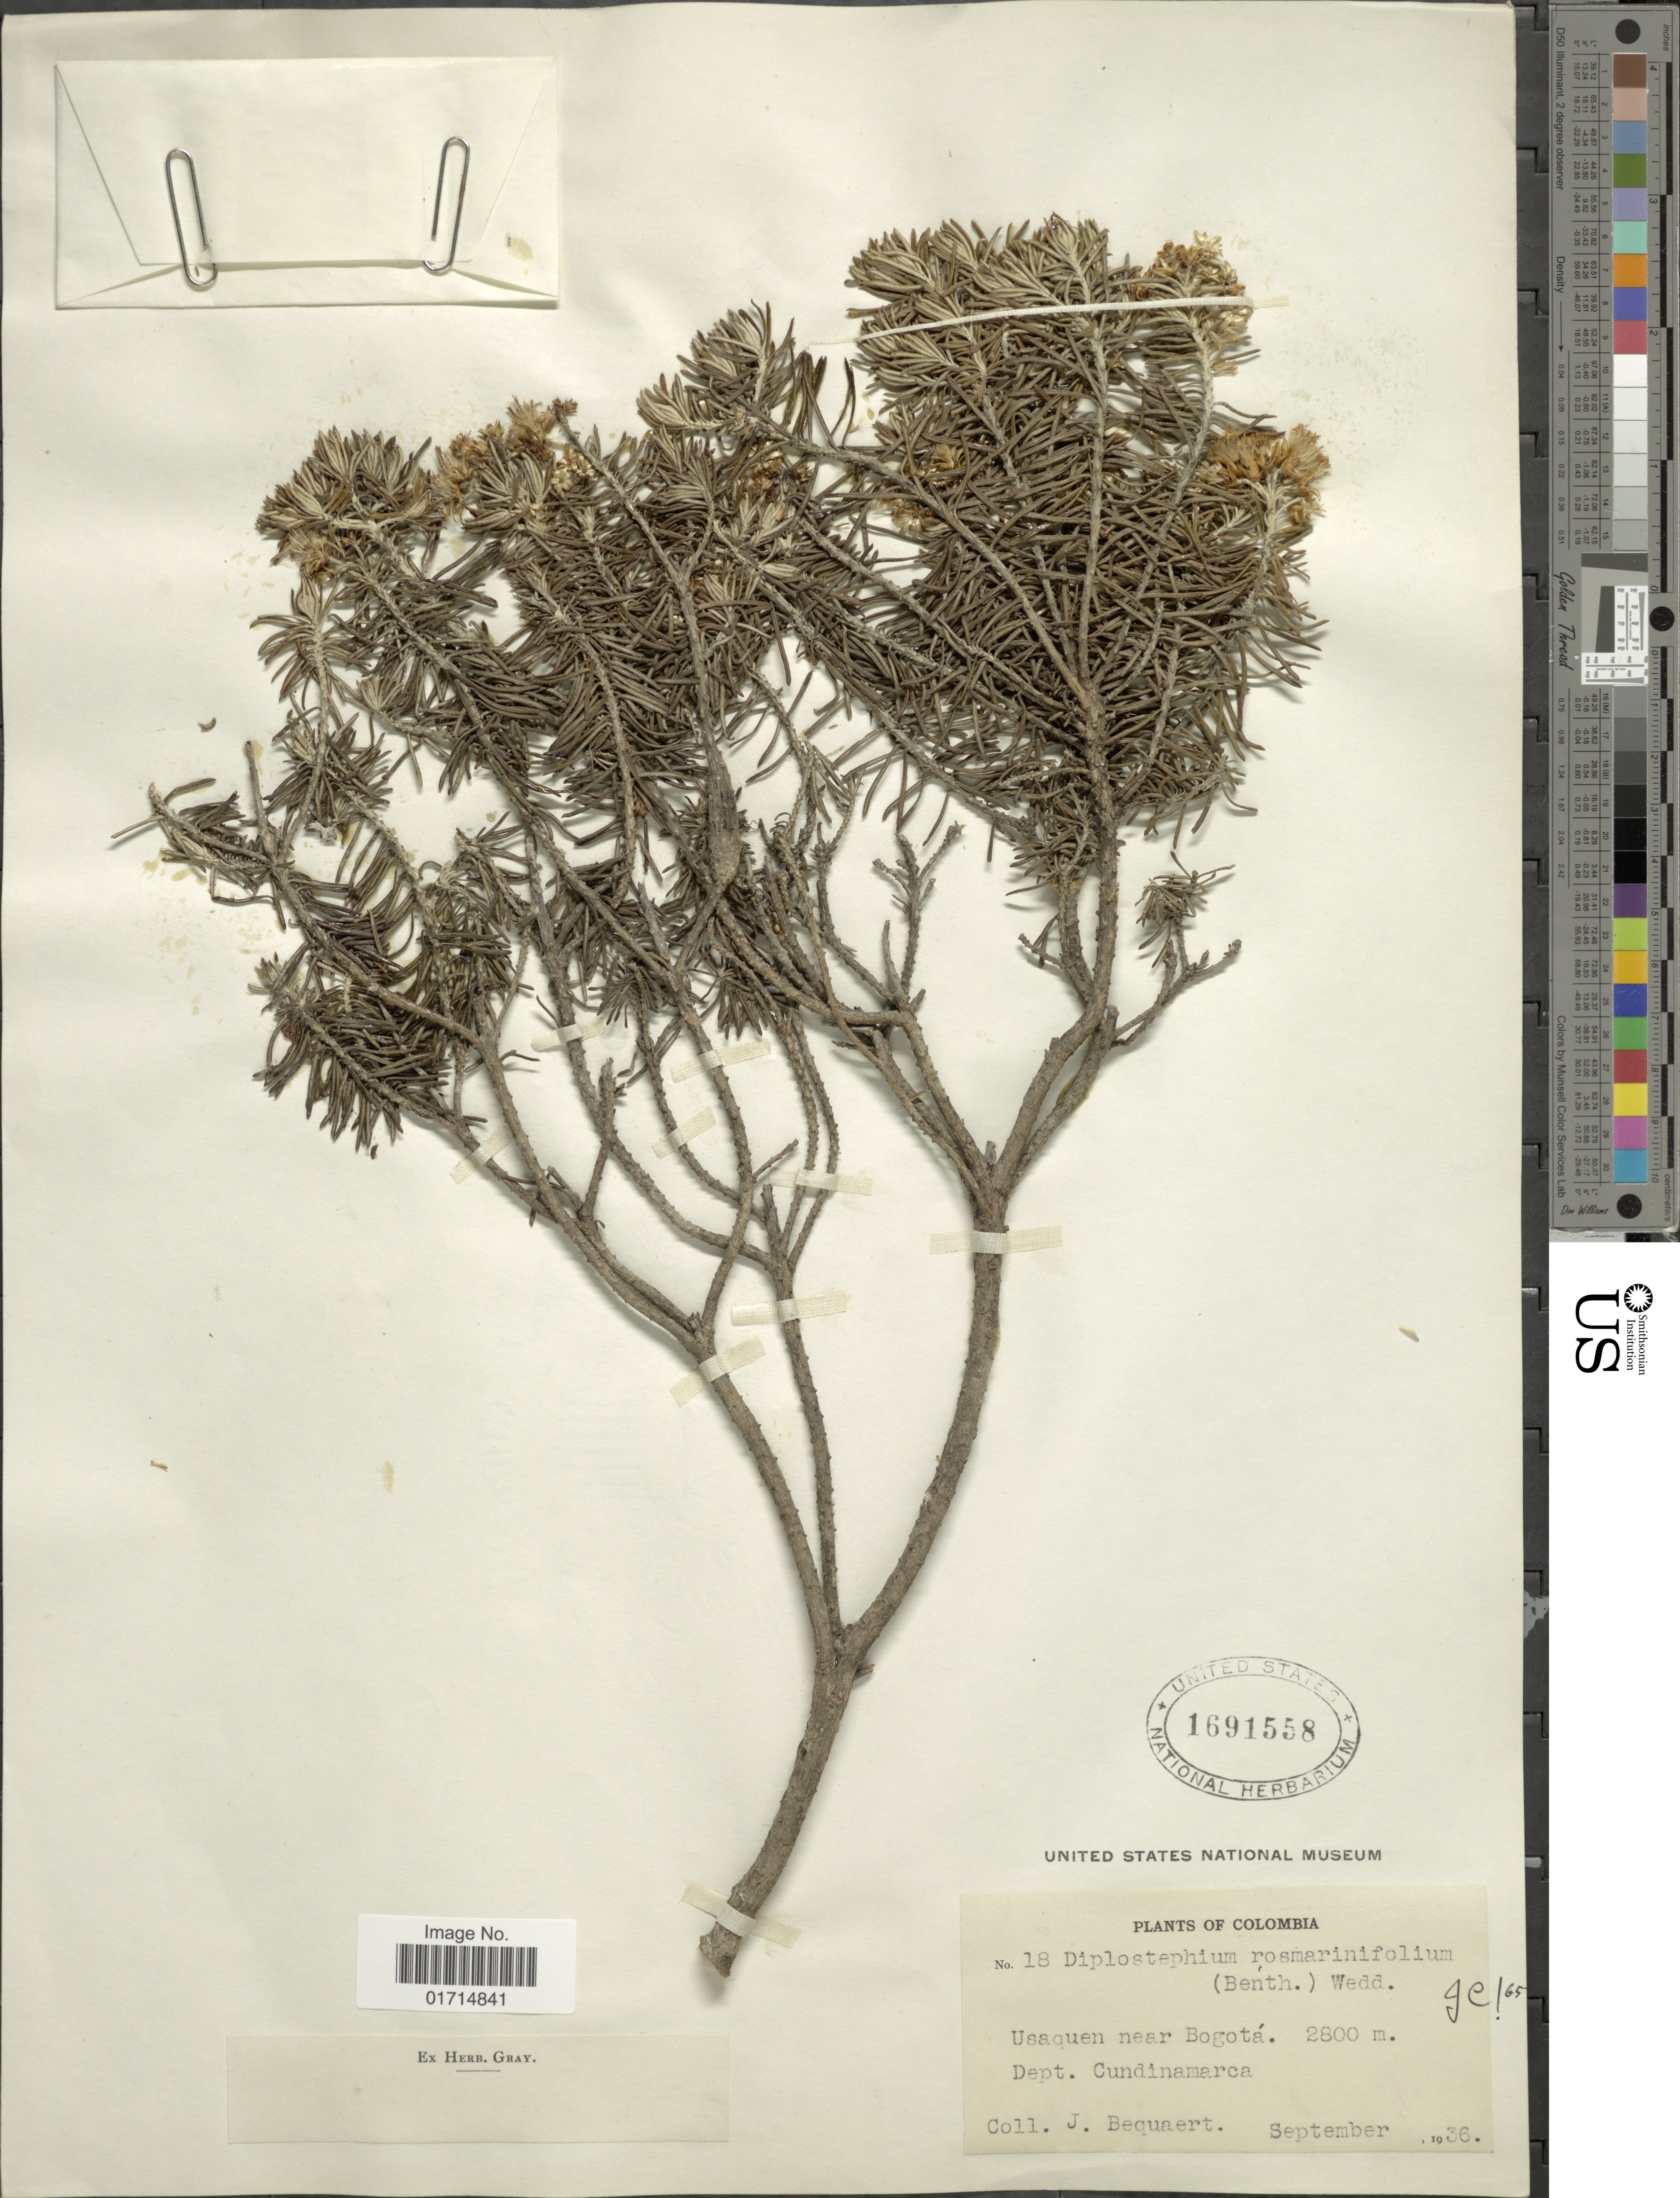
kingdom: Plantae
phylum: Tracheophyta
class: Magnoliopsida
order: Asterales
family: Asteraceae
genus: Diplostephium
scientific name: Diplostephium rosmarinifolium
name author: (Benth.) Wedd.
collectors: J. Bequaert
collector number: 18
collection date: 1936-09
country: Colombia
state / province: Cundinamarca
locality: Colombia, Usaquen near Bogota. Dept. Cundinamarca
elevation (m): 2800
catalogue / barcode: US 1691558